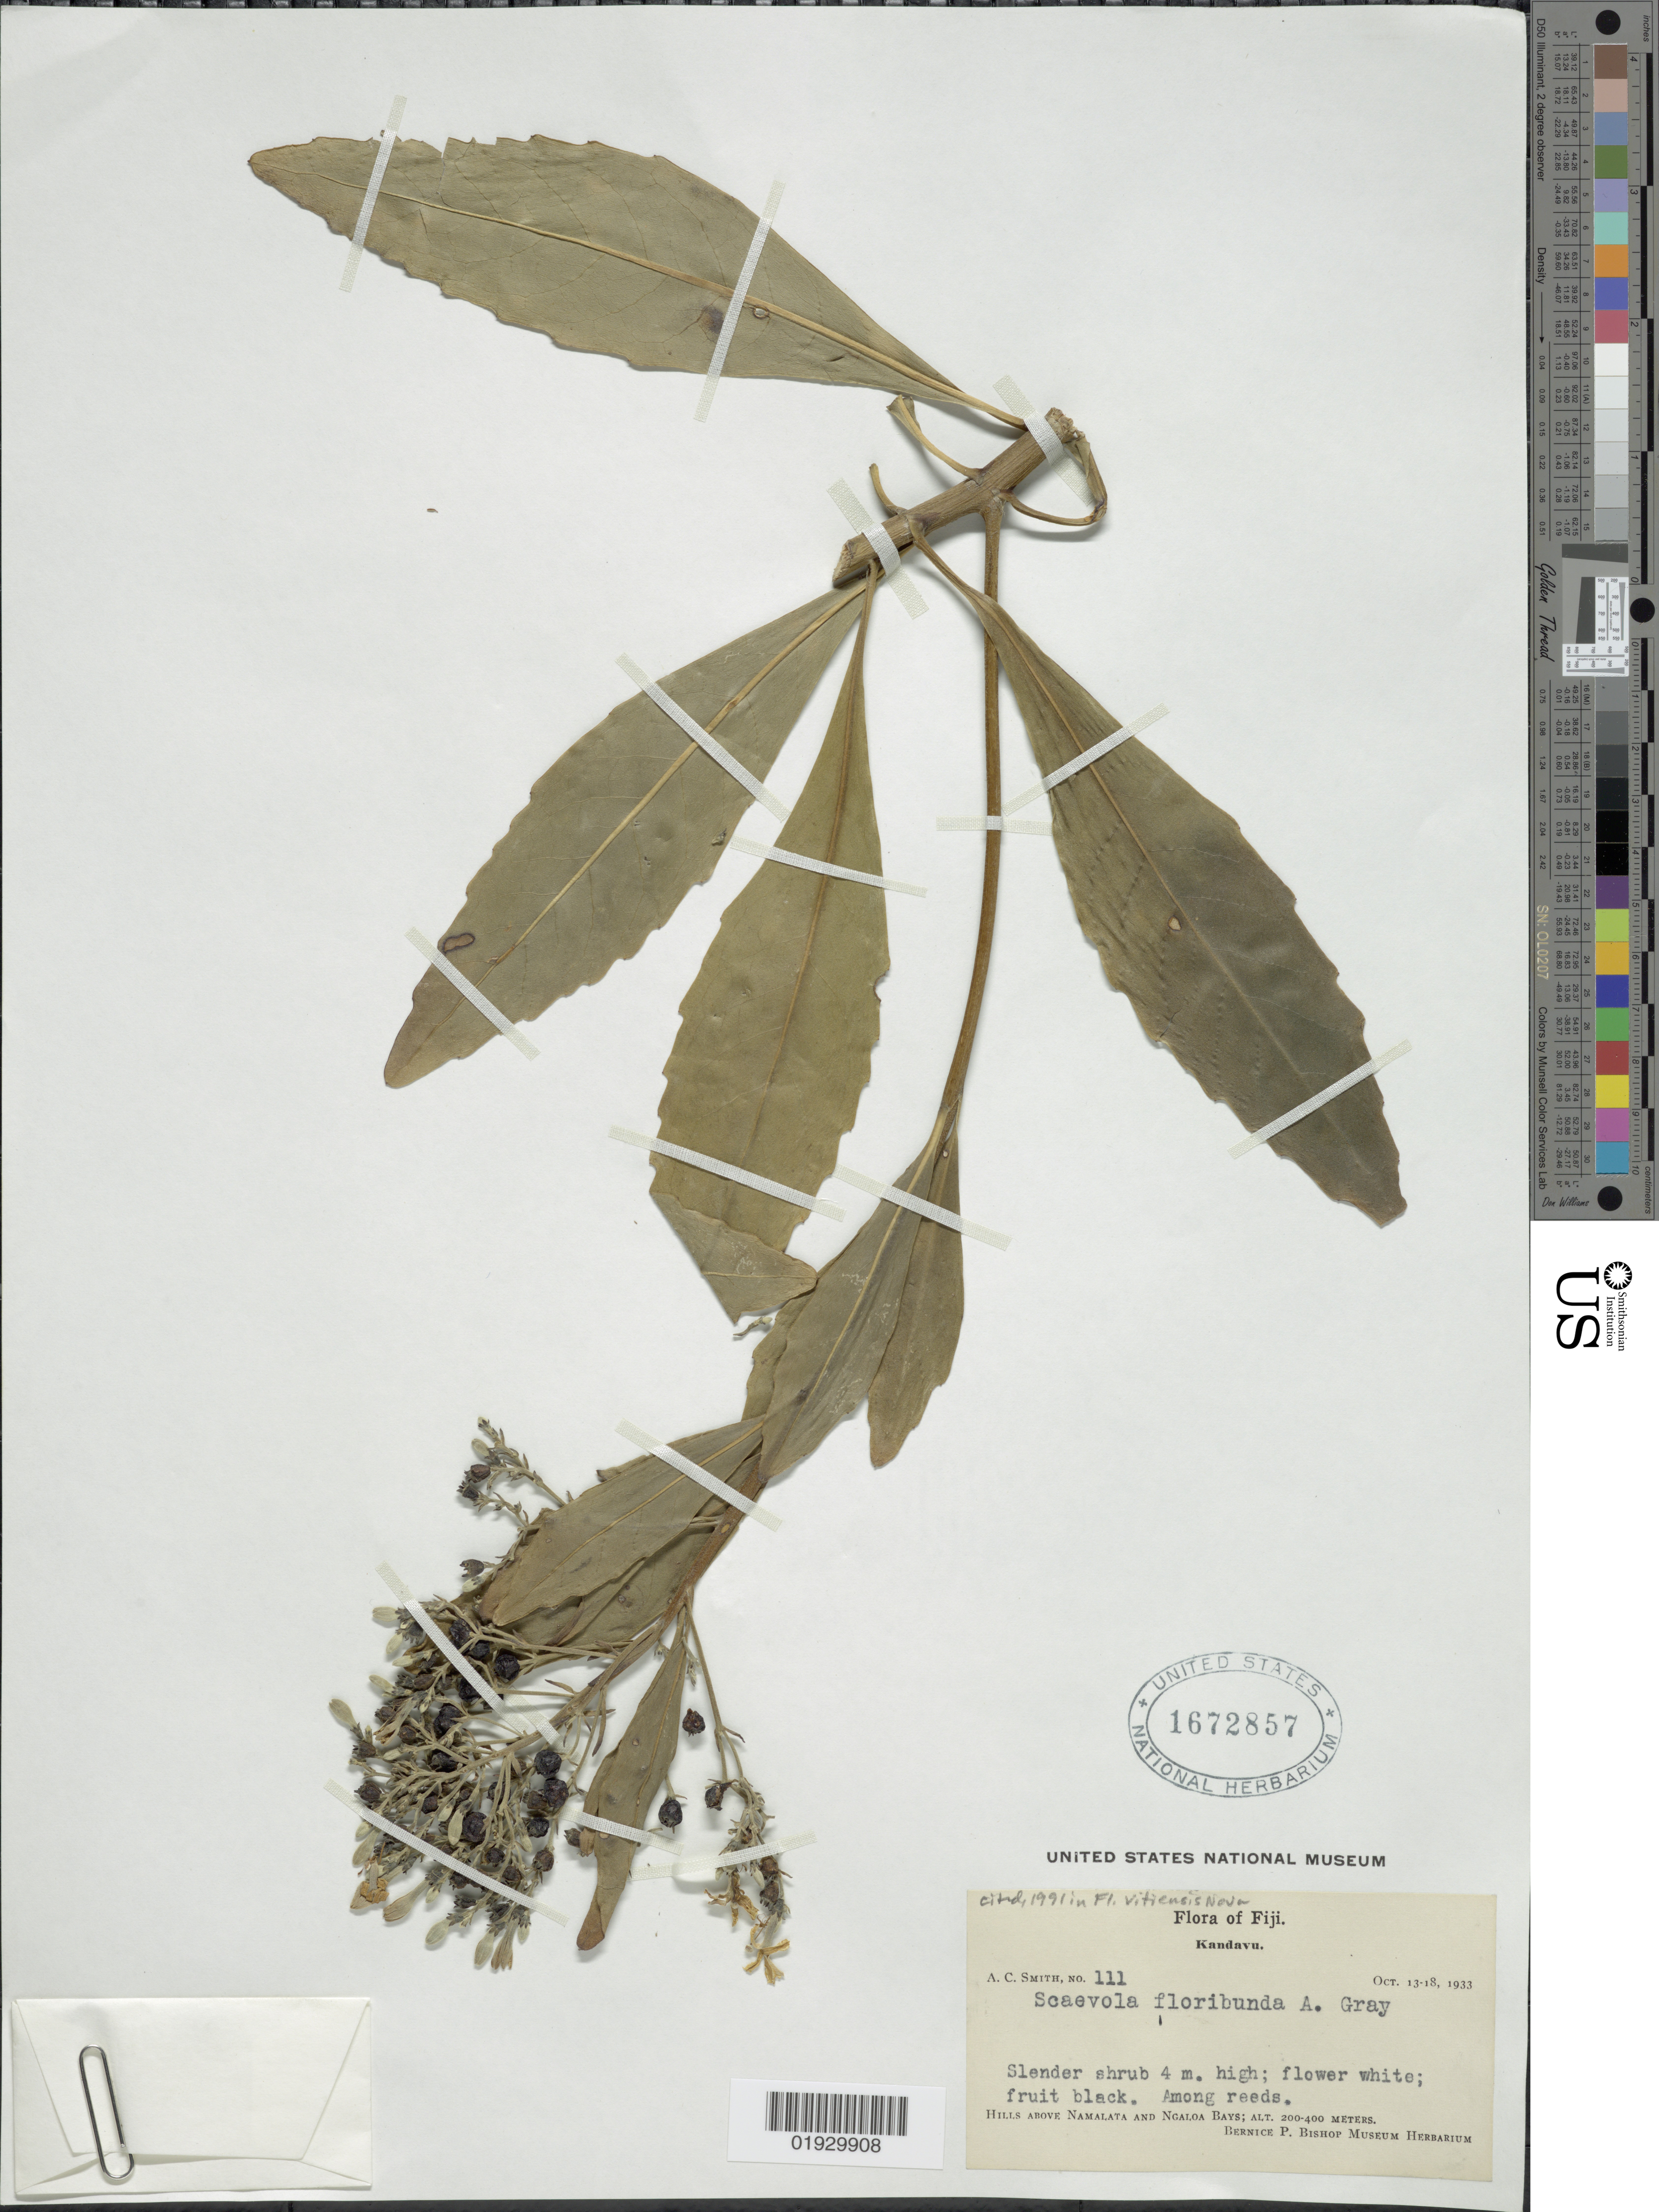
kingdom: Plantae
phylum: Tracheophyta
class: Magnoliopsida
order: Asterales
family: Goodeniaceae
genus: Scaevola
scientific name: Scaevola floribunda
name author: A. Gray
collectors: A. C. Smith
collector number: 111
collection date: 1933-10-13/1933-10-18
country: Fiji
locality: Kandavu. Hills above Namalata and Ngaloa Bays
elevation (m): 200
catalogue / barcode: US 1672857